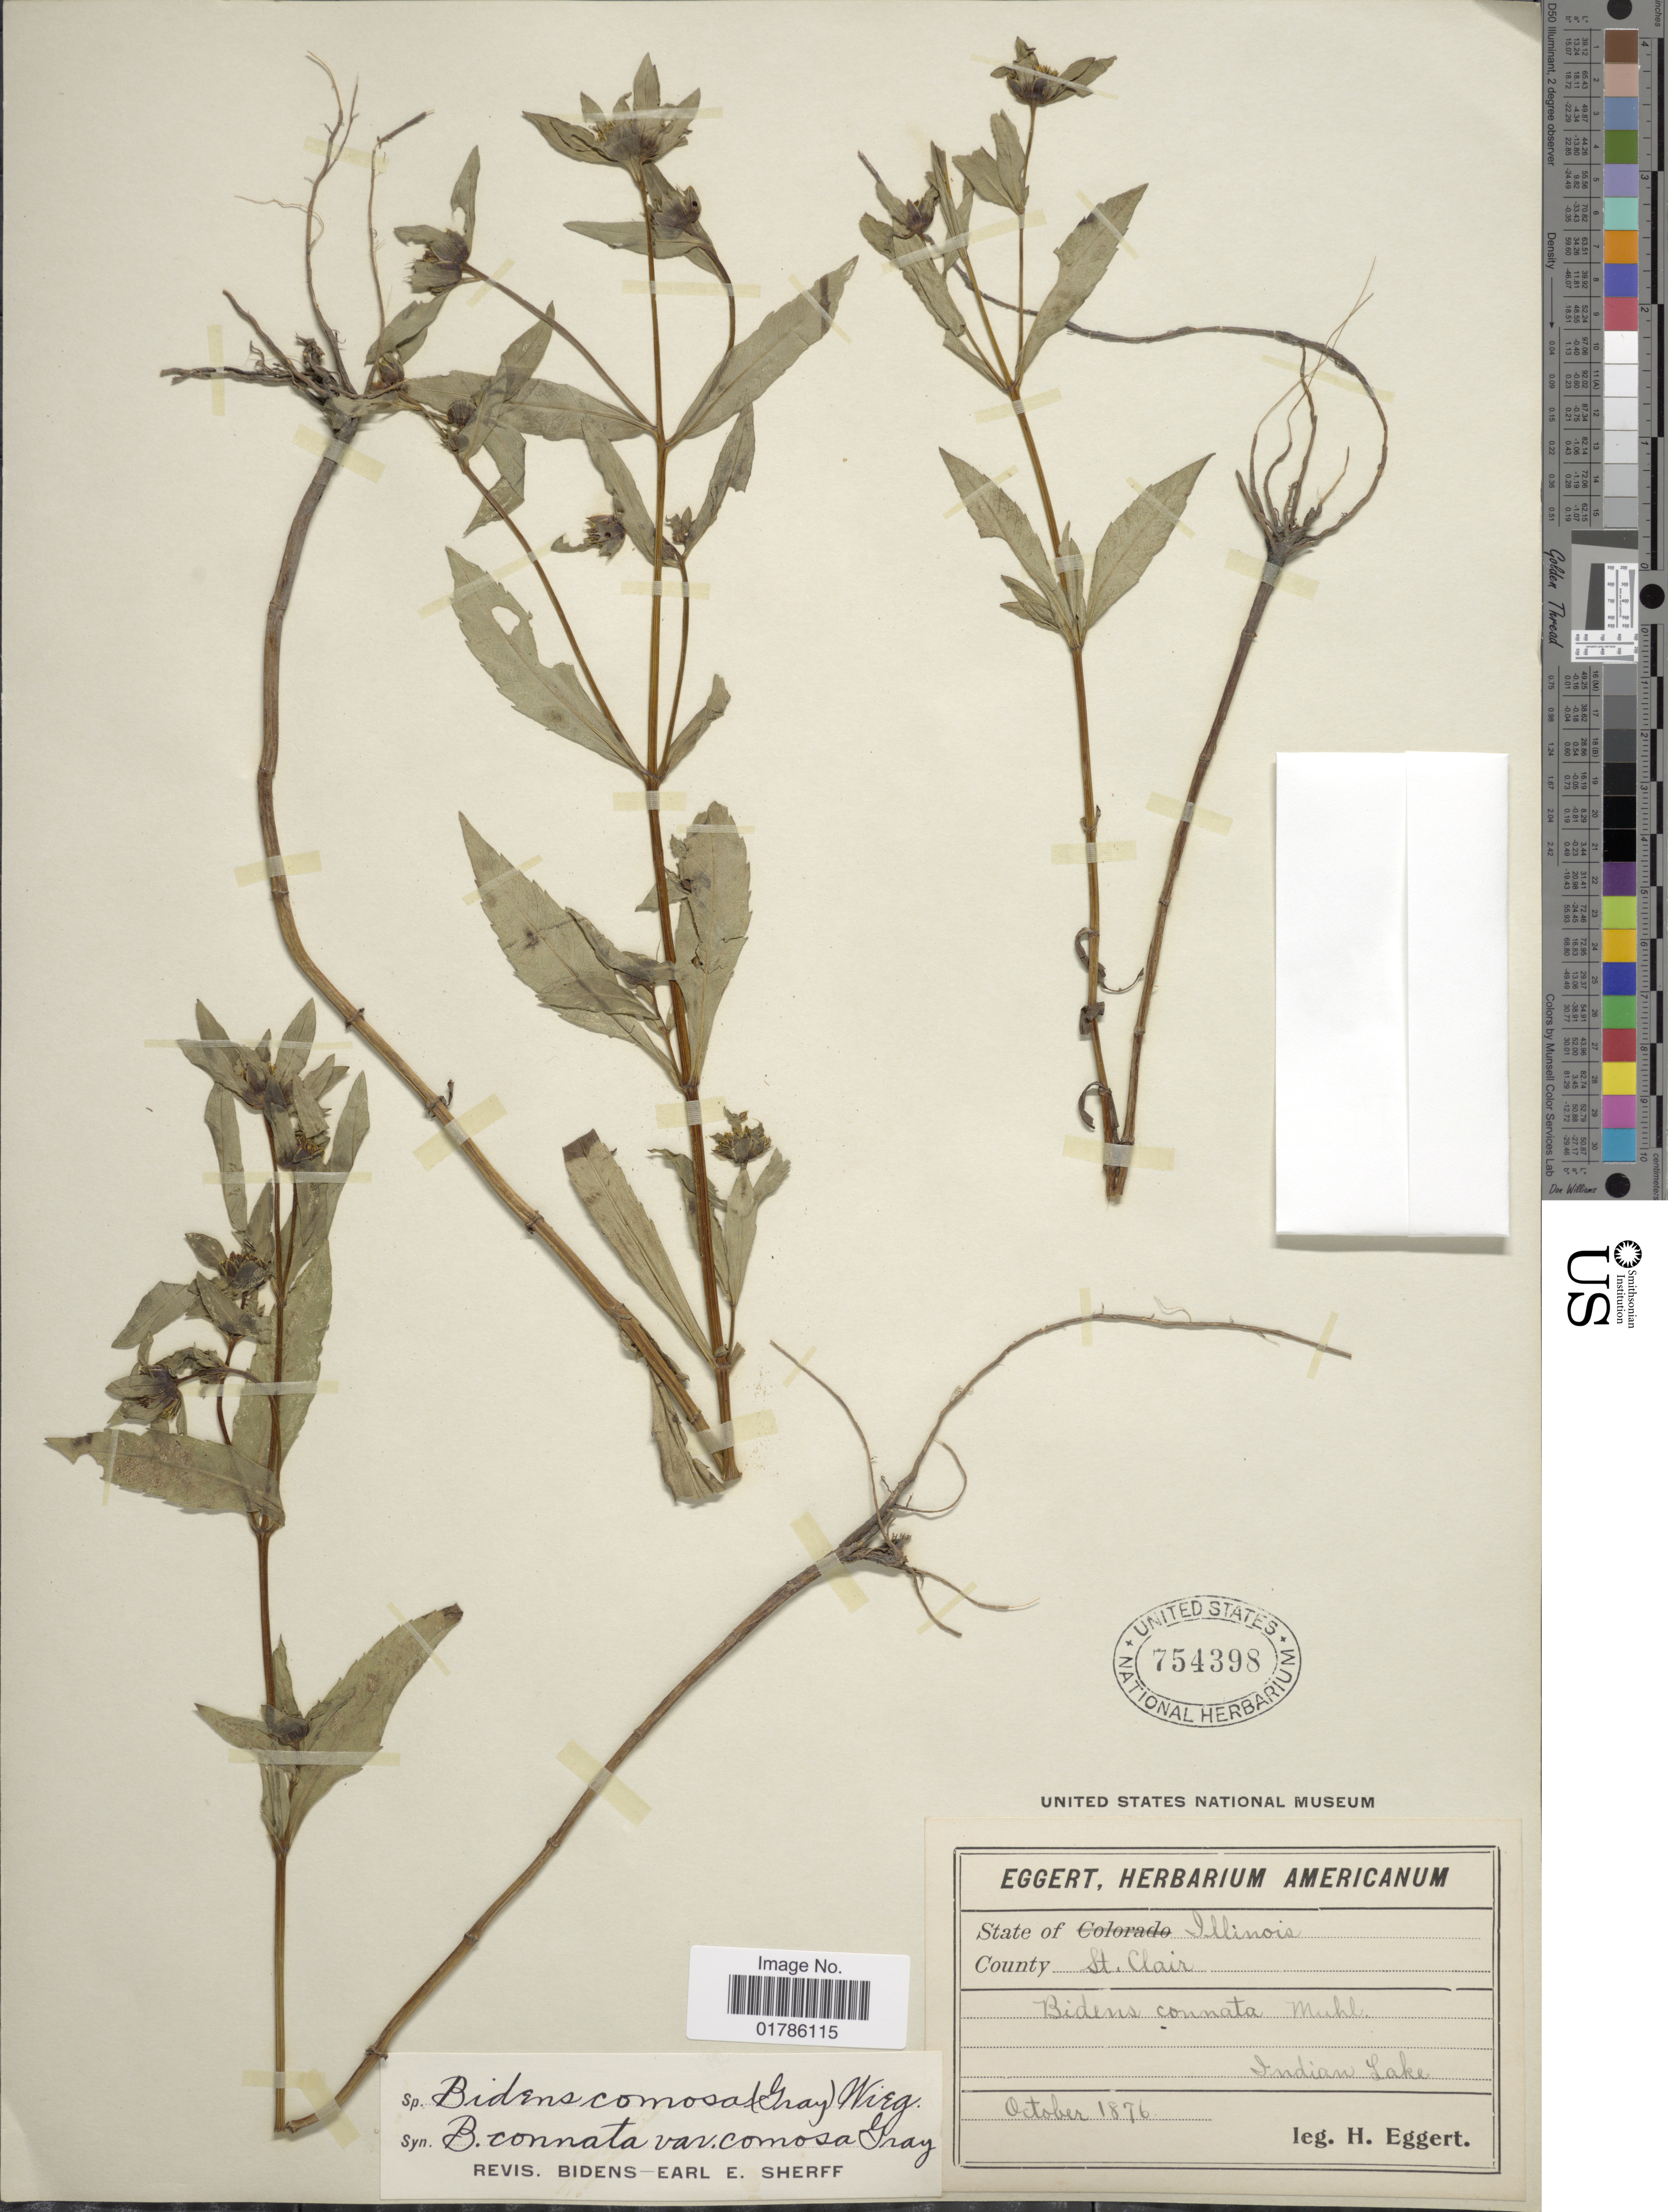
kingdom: Plantae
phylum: Tracheophyta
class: Magnoliopsida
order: Asterales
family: Asteraceae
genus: Bidens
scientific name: Bidens comosa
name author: (A. Gray) Wiegand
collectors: H. Eggert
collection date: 1876-10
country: United States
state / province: Illinois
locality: St. Clair, Indian Lake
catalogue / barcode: US 754398